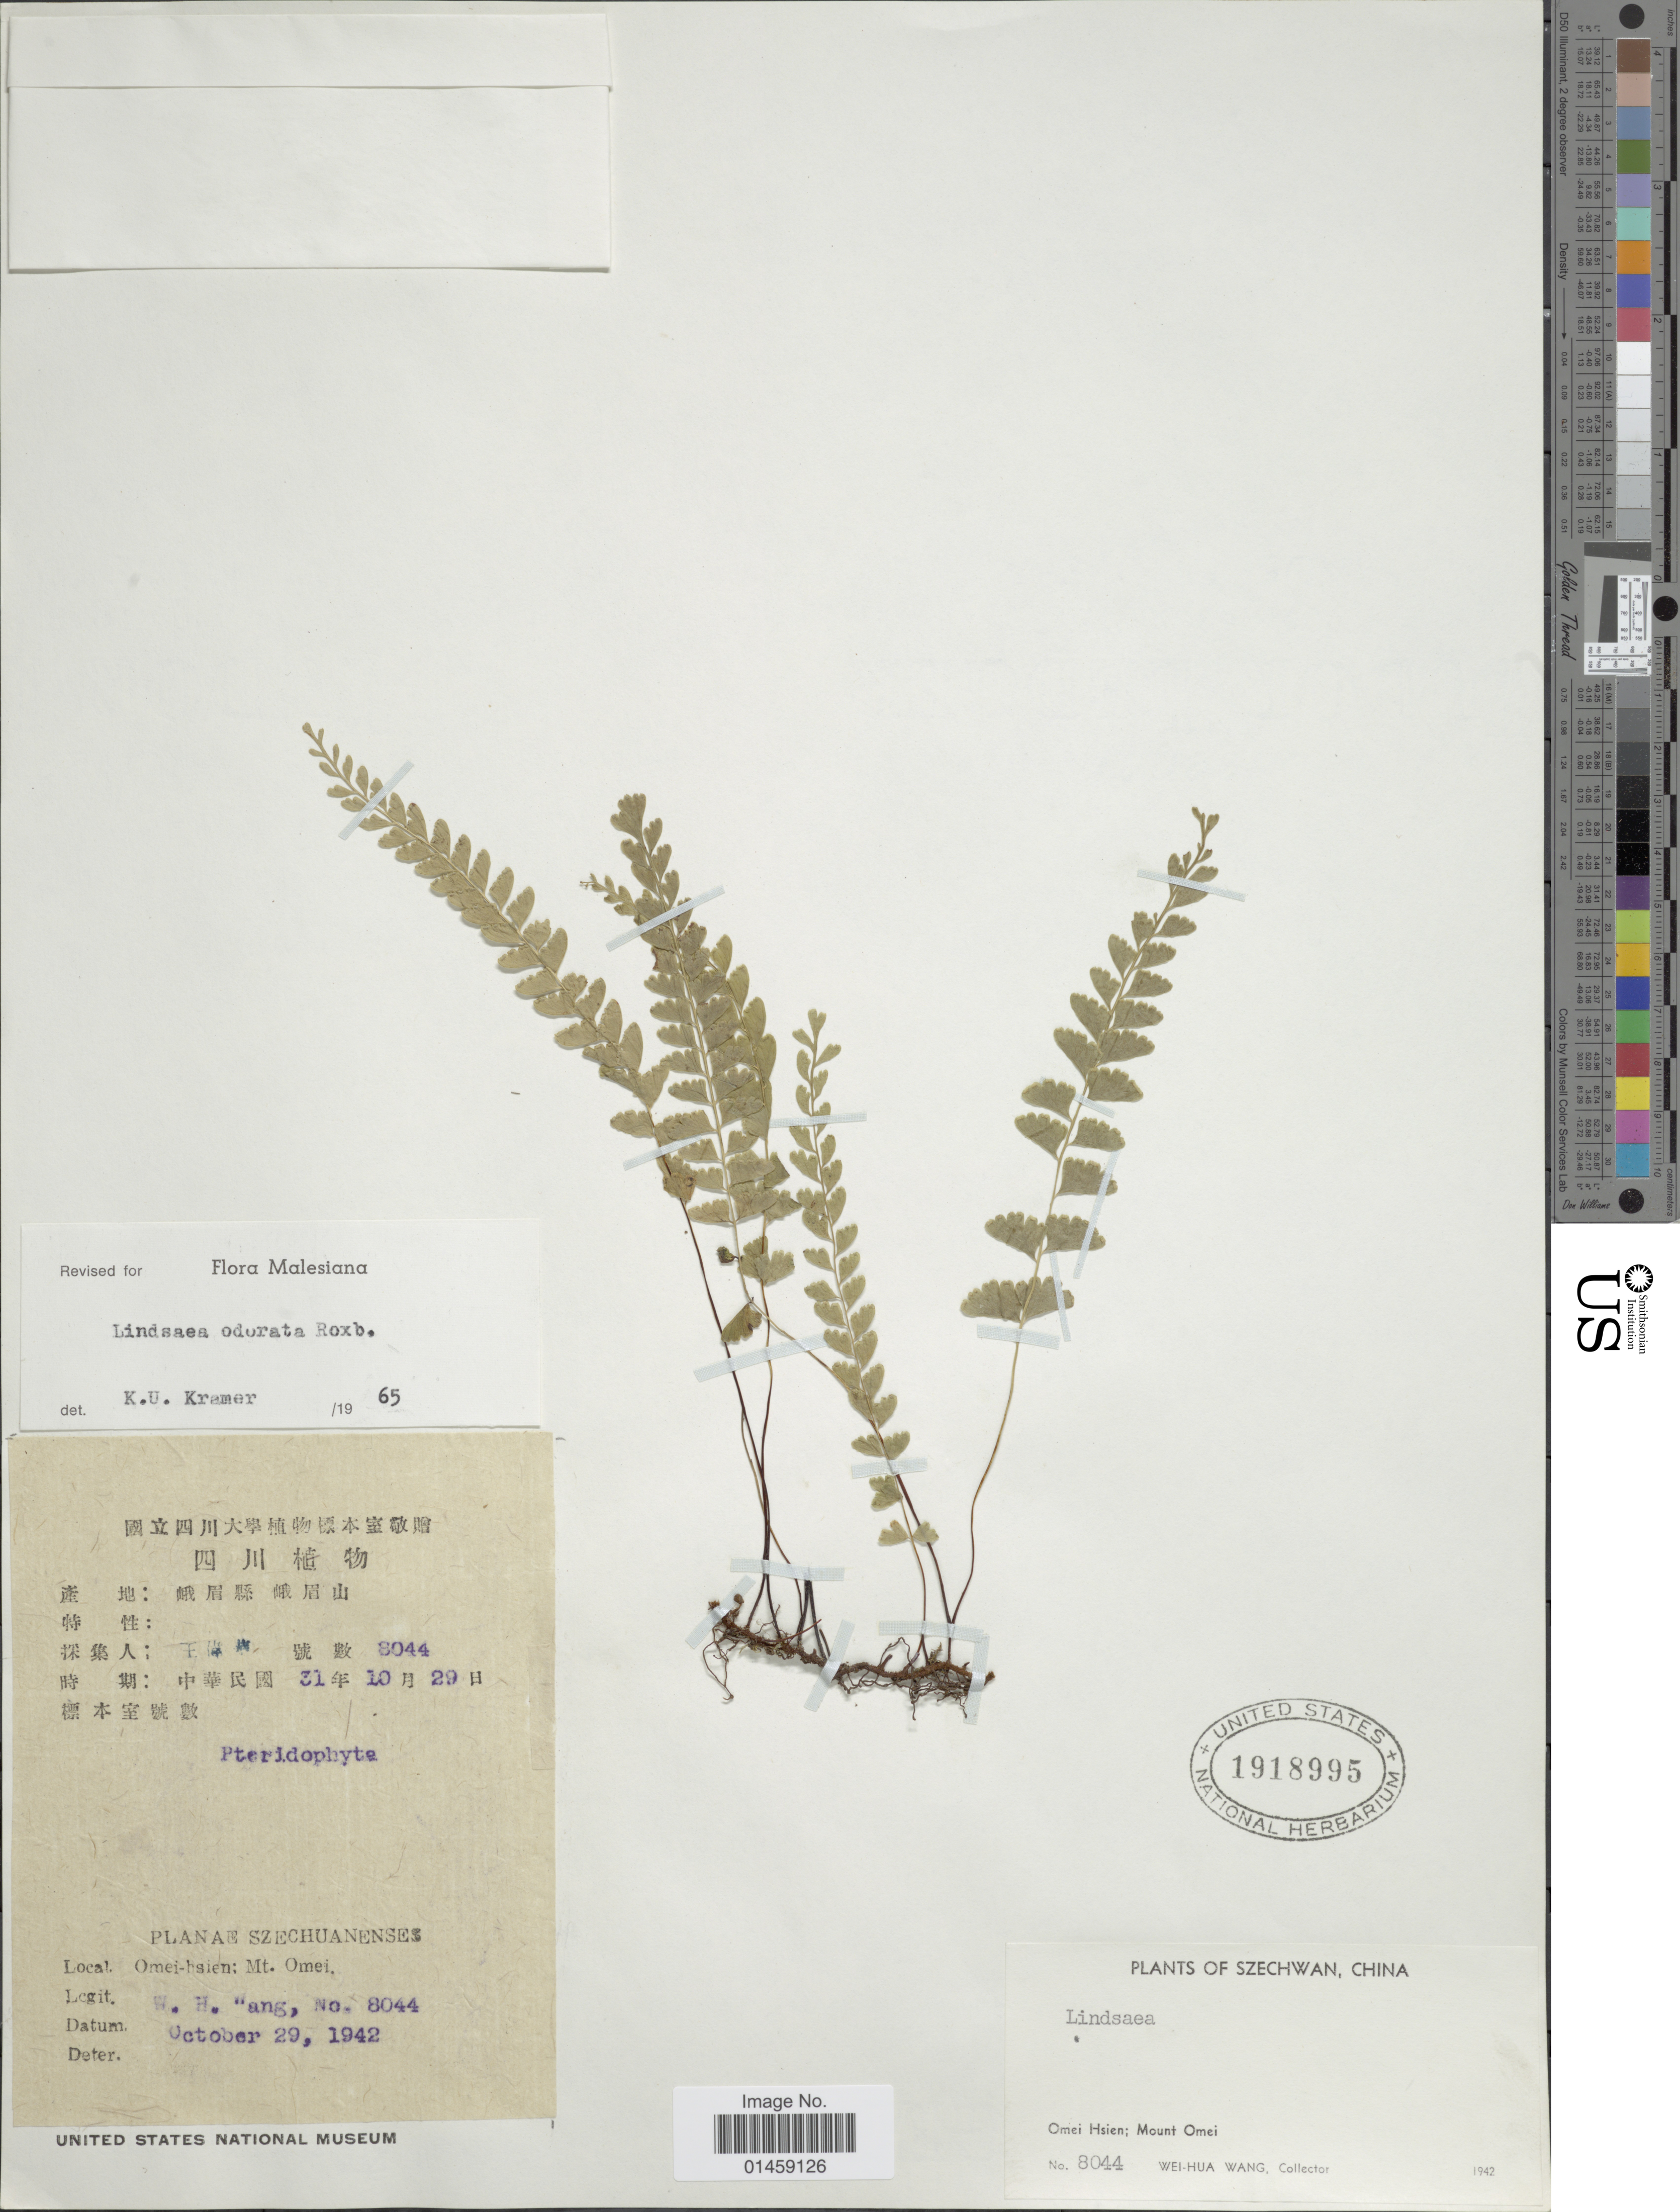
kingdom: Plantae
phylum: Tracheophyta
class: Polypodiopsida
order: Polypodiales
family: Lindsaeaceae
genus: Lindsaea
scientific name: Lindsaea odorata var. odorata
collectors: W. Wang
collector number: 8044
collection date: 1942-10-29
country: China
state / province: Sichuan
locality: Szechwan, China, Omei Hsien; Mount Omei.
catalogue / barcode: US 1918995